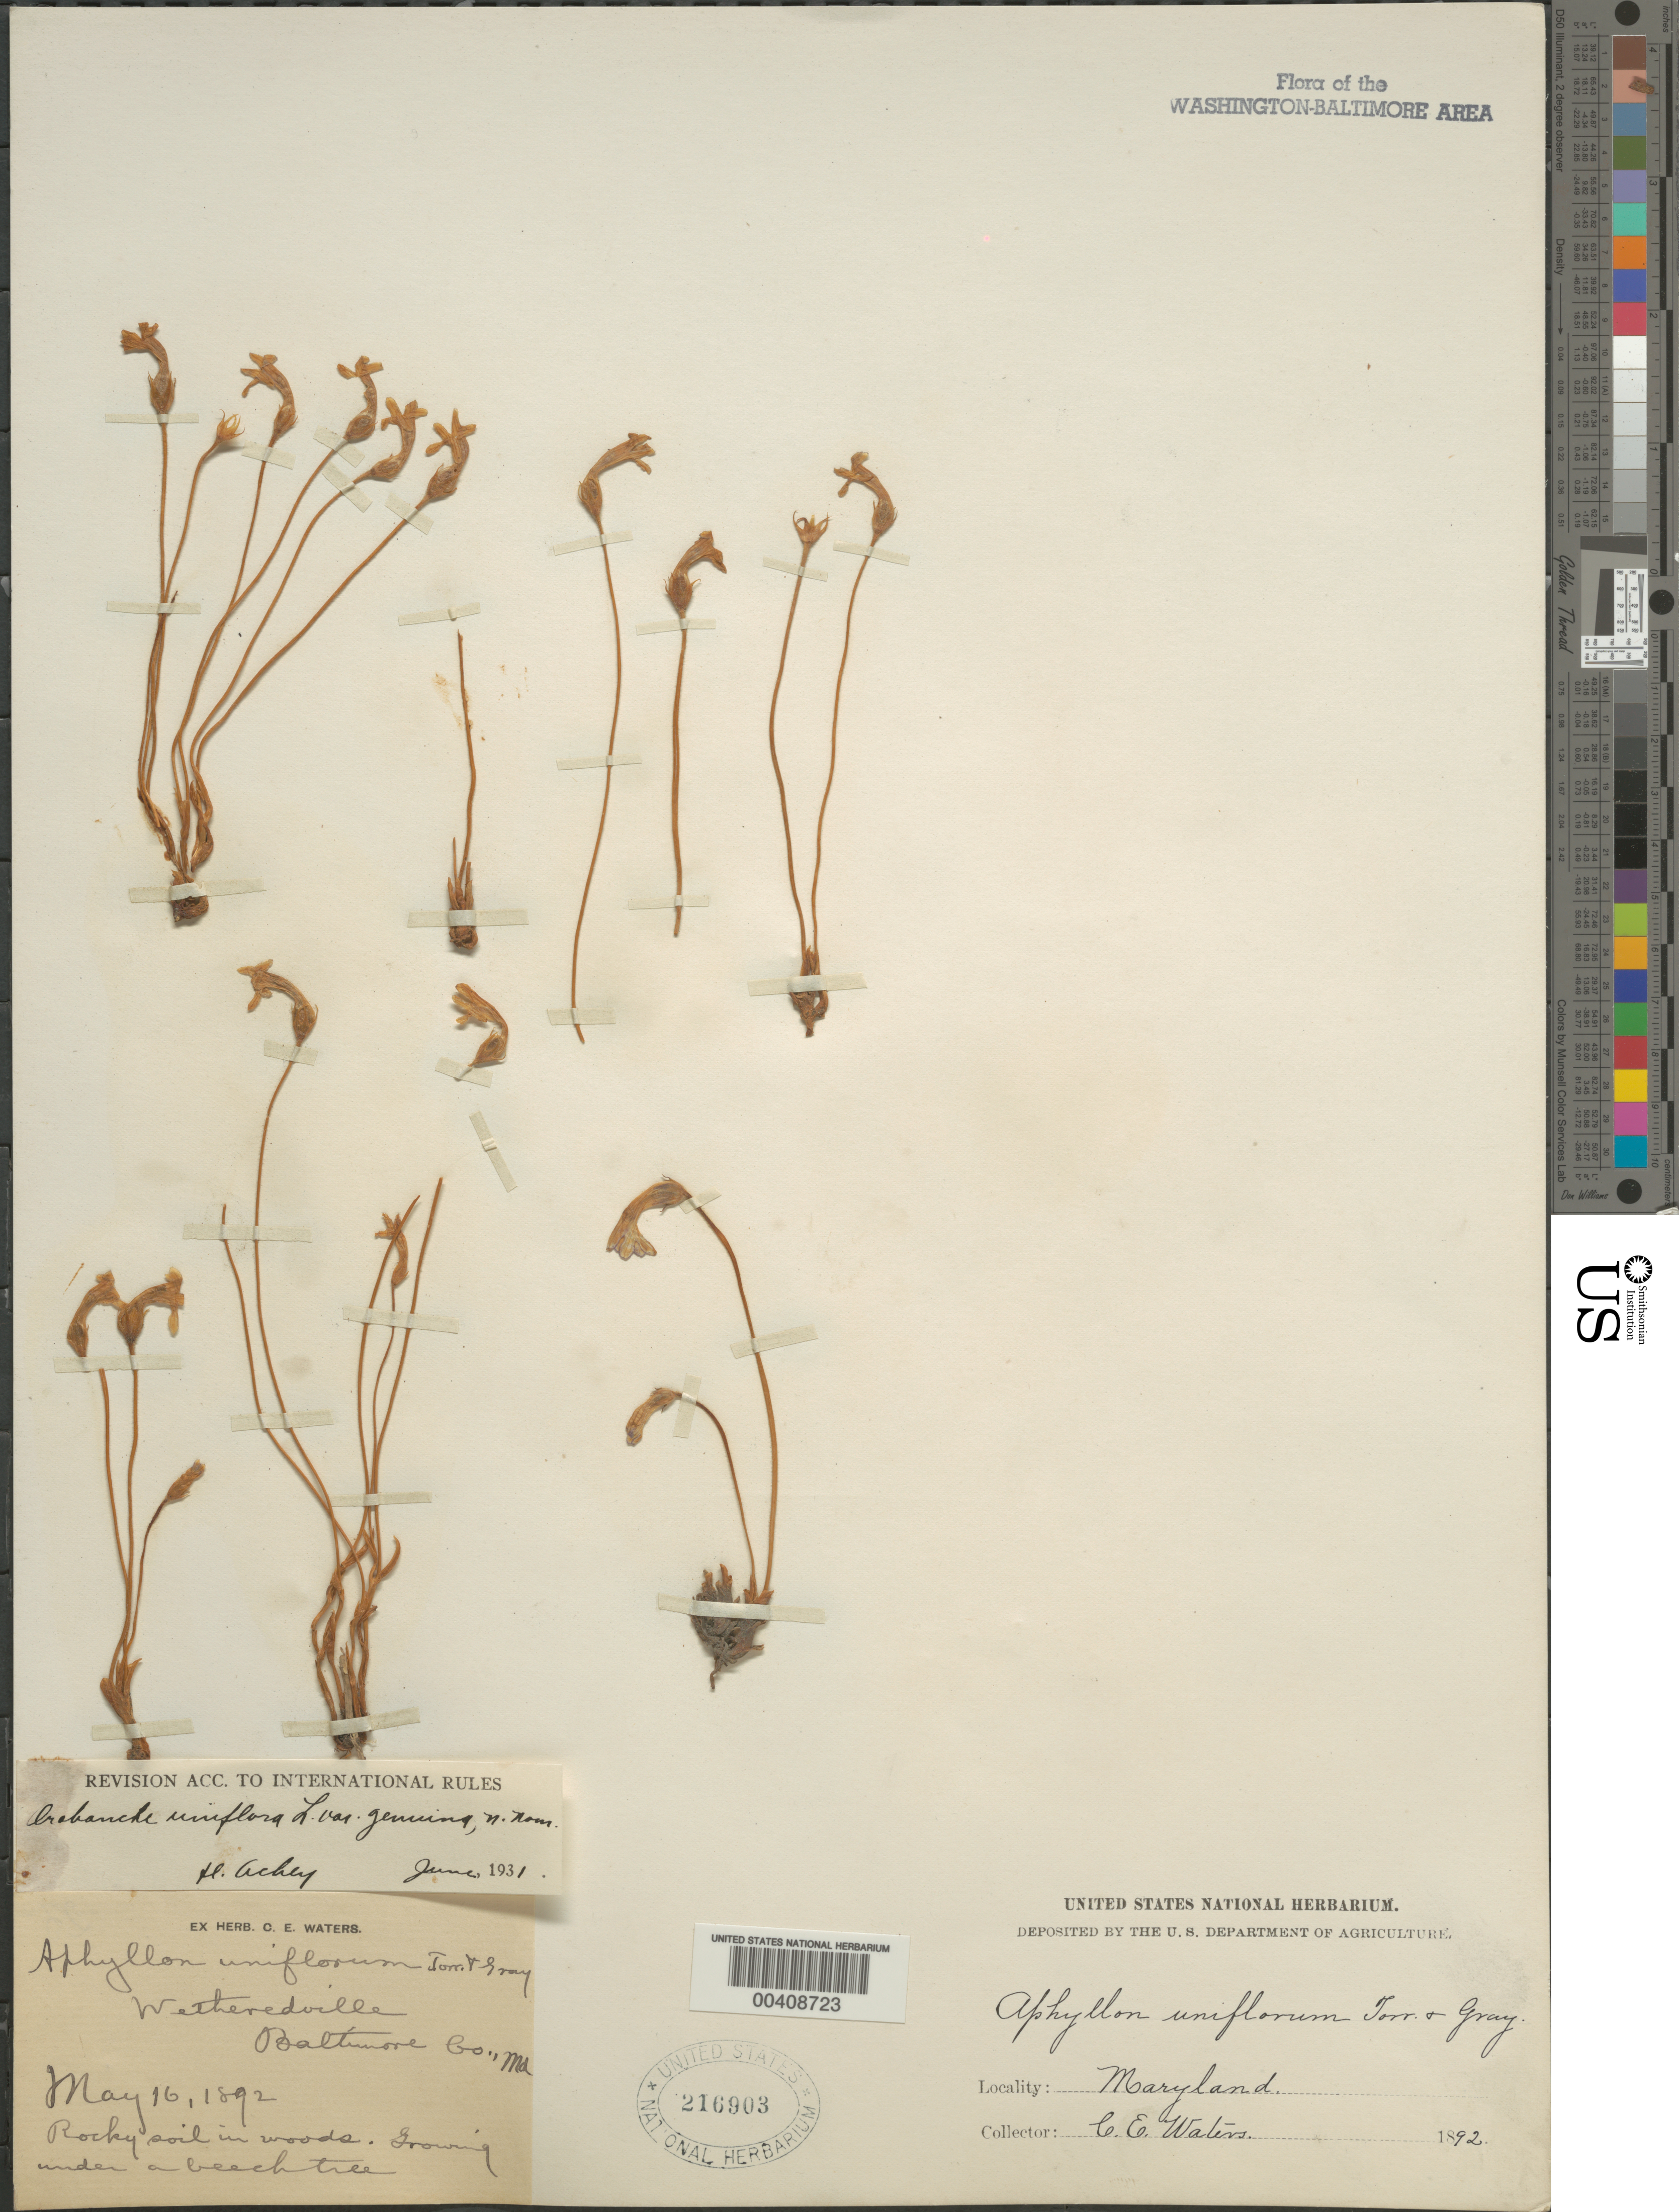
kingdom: Plantae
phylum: Tracheophyta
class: Magnoliopsida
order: Lamiales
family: Orobanchaceae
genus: Orobanche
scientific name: Orobanche uniflora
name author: L.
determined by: Achey, H.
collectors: C. Waters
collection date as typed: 16 May 1892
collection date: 1892-05-16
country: United States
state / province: Maryland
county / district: City of Baltimore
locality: Wetheredville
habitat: Rocky soil in woods, under a beech tree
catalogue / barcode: US 216903